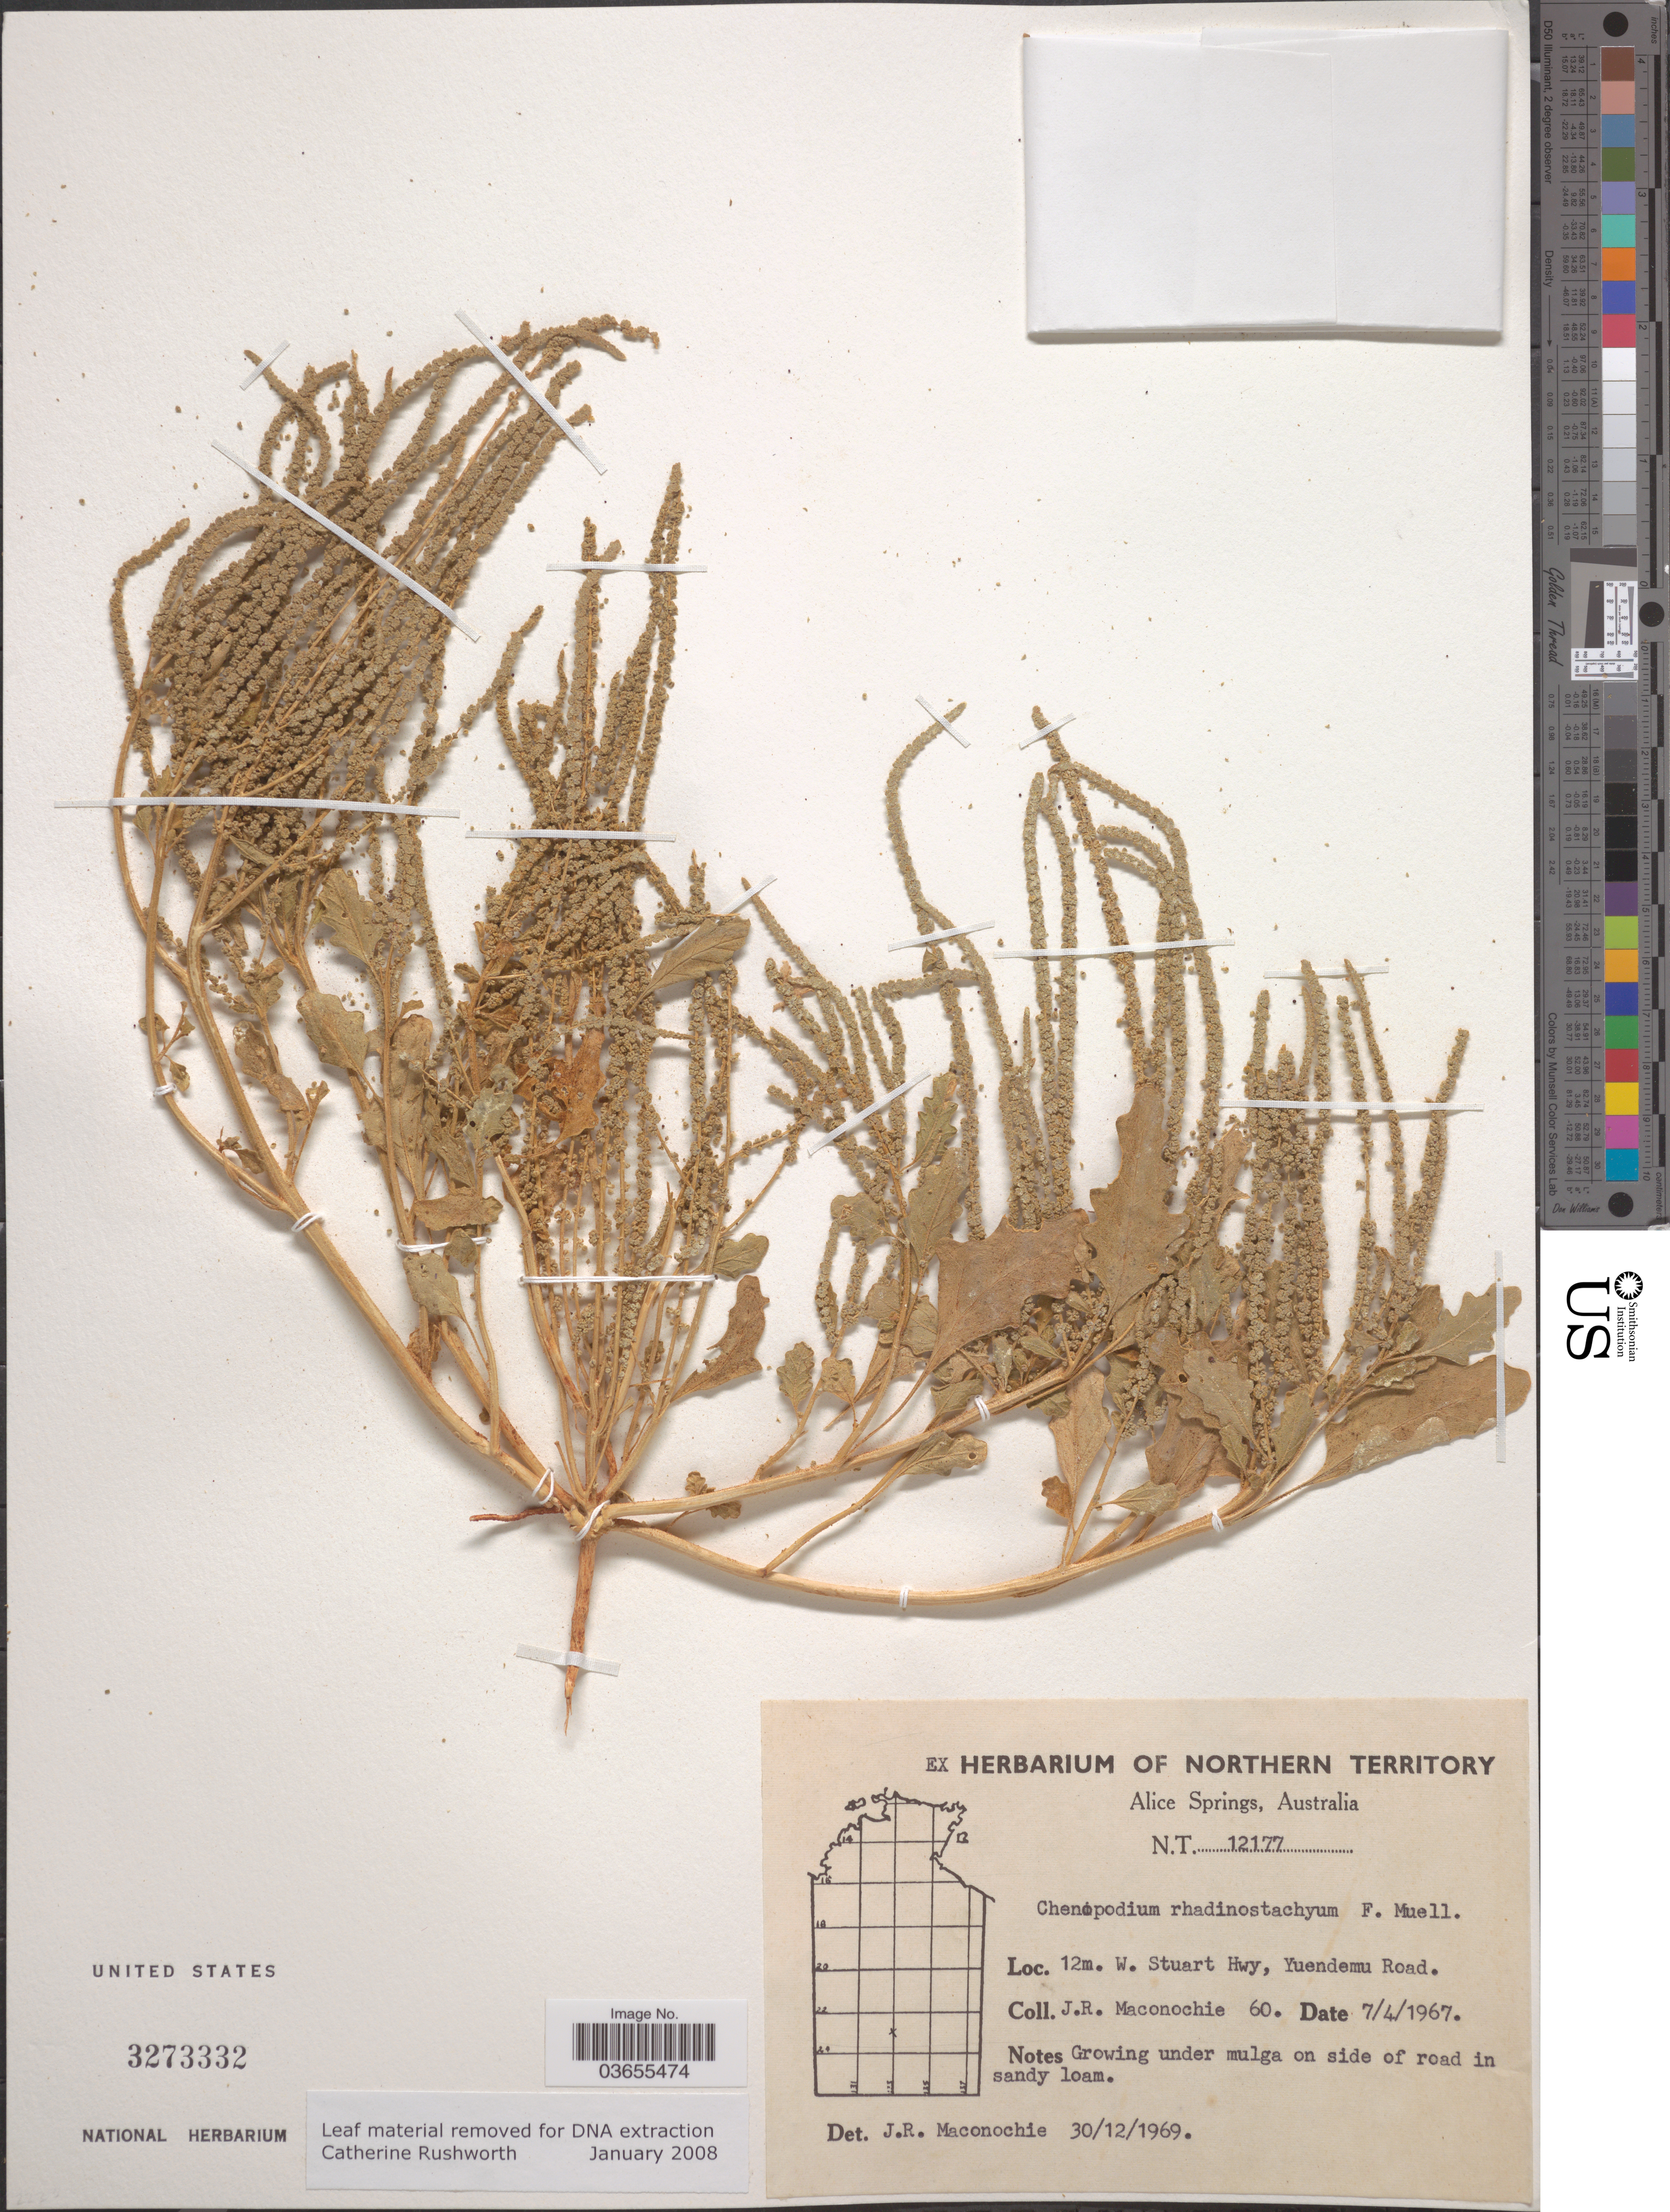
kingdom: Plantae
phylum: Tracheophyta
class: Magnoliopsida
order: Caryophyllales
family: Amaranthaceae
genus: Chenopodium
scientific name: Chenopodium rhadinostachyum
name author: F. Muell.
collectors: J. Maconochie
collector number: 60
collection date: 1967-04-07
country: Australia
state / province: Northern Territory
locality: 12m. W. Stuart Hwy, Yuendemu Road.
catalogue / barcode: US 3273332